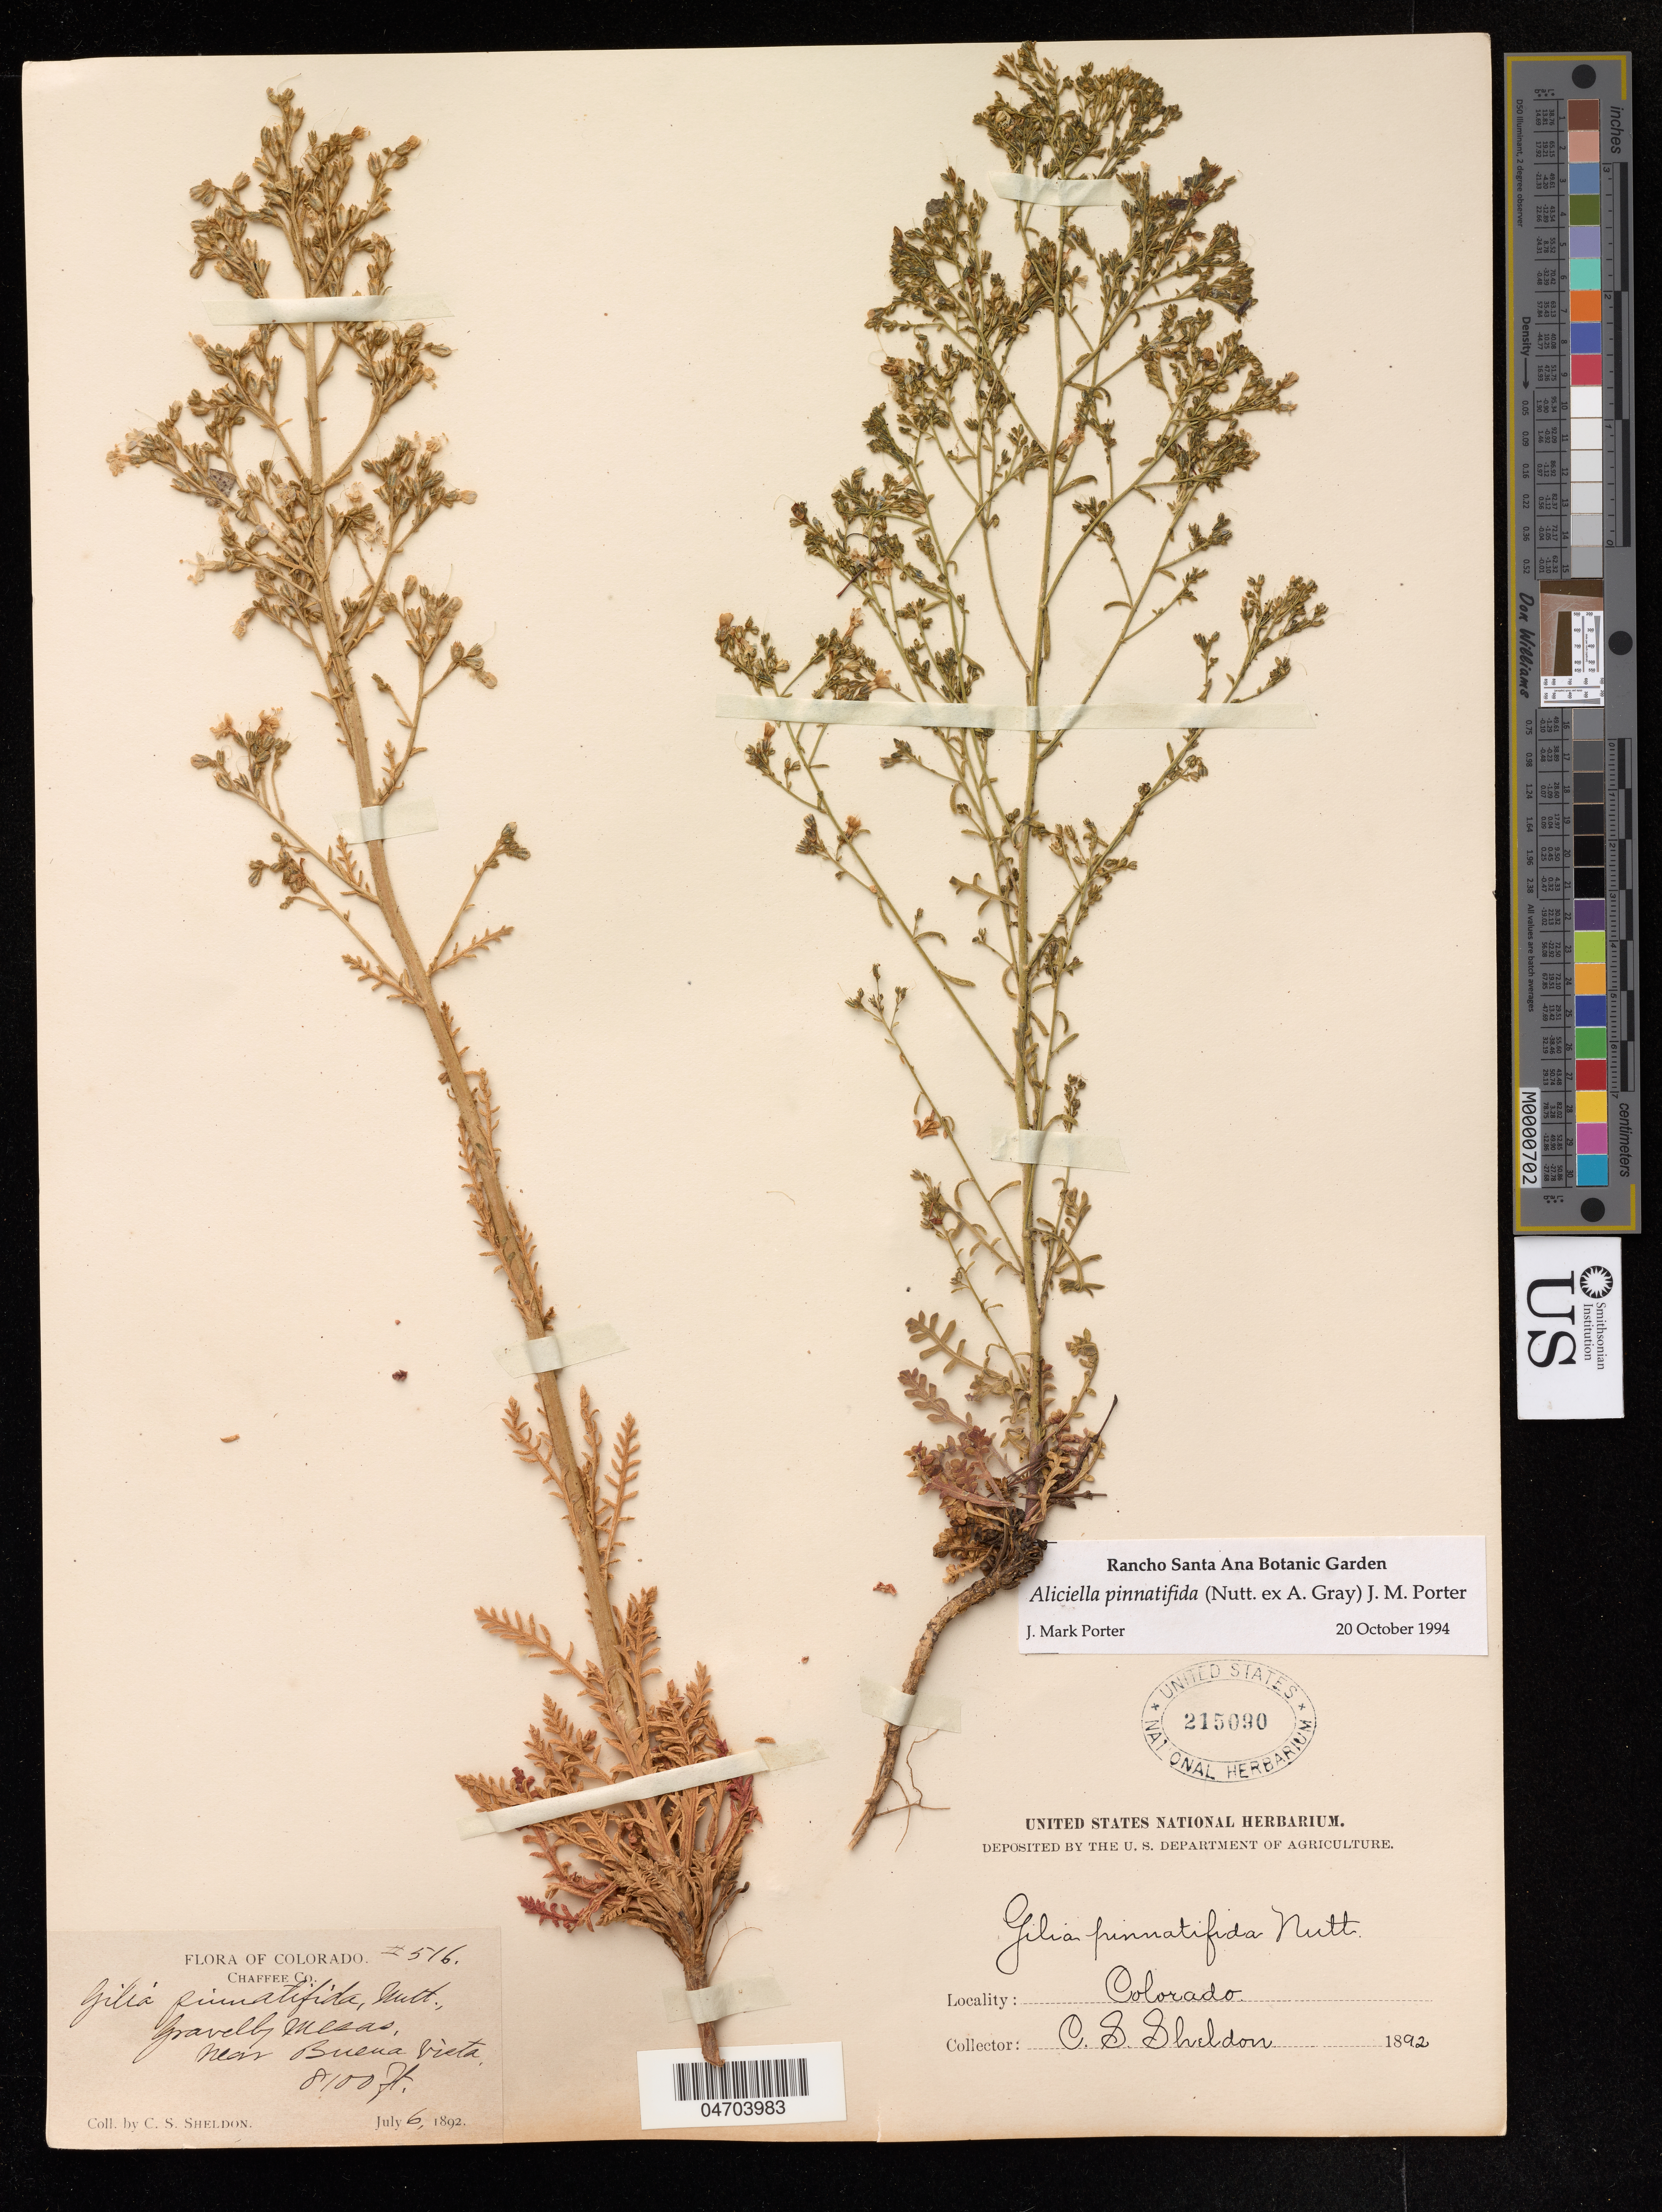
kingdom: Plantae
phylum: Tracheophyta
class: Magnoliopsida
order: Ericales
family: Polemoniaceae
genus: Aliciella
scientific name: Aliciella pinnatifida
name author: (Nutt. ex A. Gray) J.M. Porter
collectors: C. S. Sheldon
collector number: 516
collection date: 1892-07-06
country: United States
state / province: Colorado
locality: Gravelly Mesas, Near Buena vista.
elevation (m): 2469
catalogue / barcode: US 215090